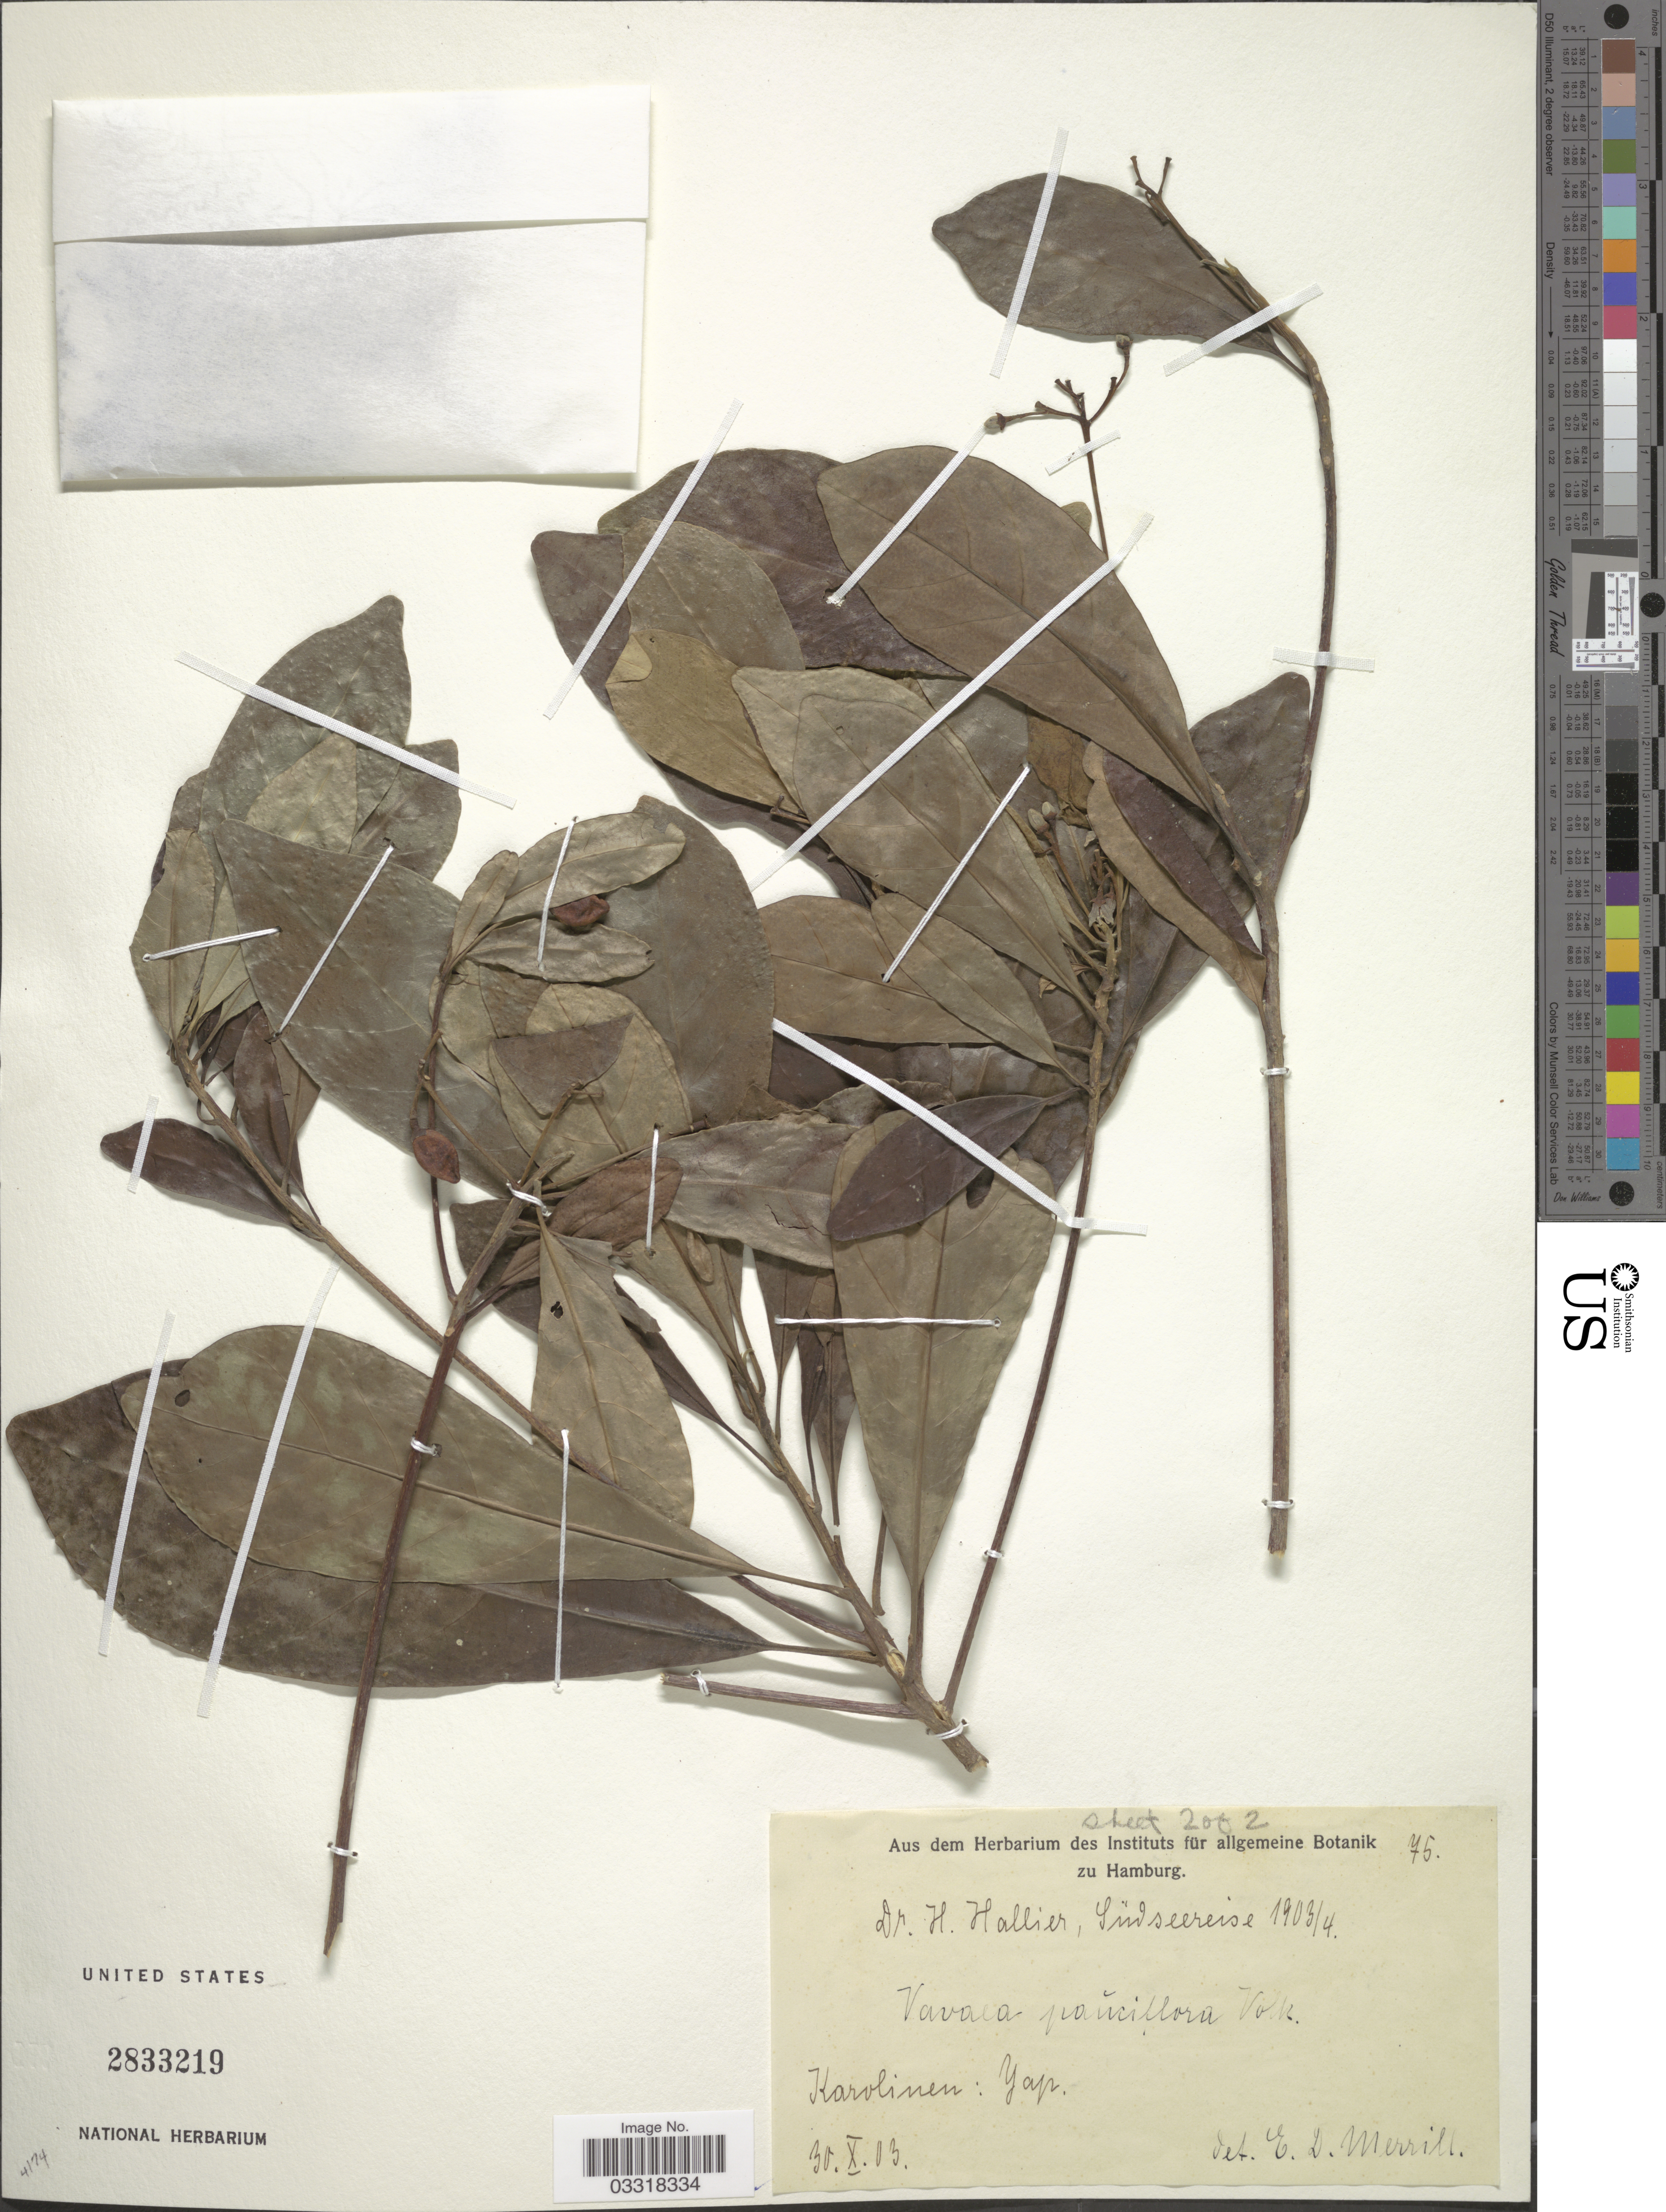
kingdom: Plantae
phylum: Tracheophyta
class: Magnoliopsida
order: Sapindales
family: Meliaceae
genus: Vavaea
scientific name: Vavaea pauciflora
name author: Volkens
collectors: H. G. Hallier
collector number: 75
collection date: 1903-10-30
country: Micronesia, Federated States of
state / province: Yap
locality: Karolinen.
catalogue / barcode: US 2833219